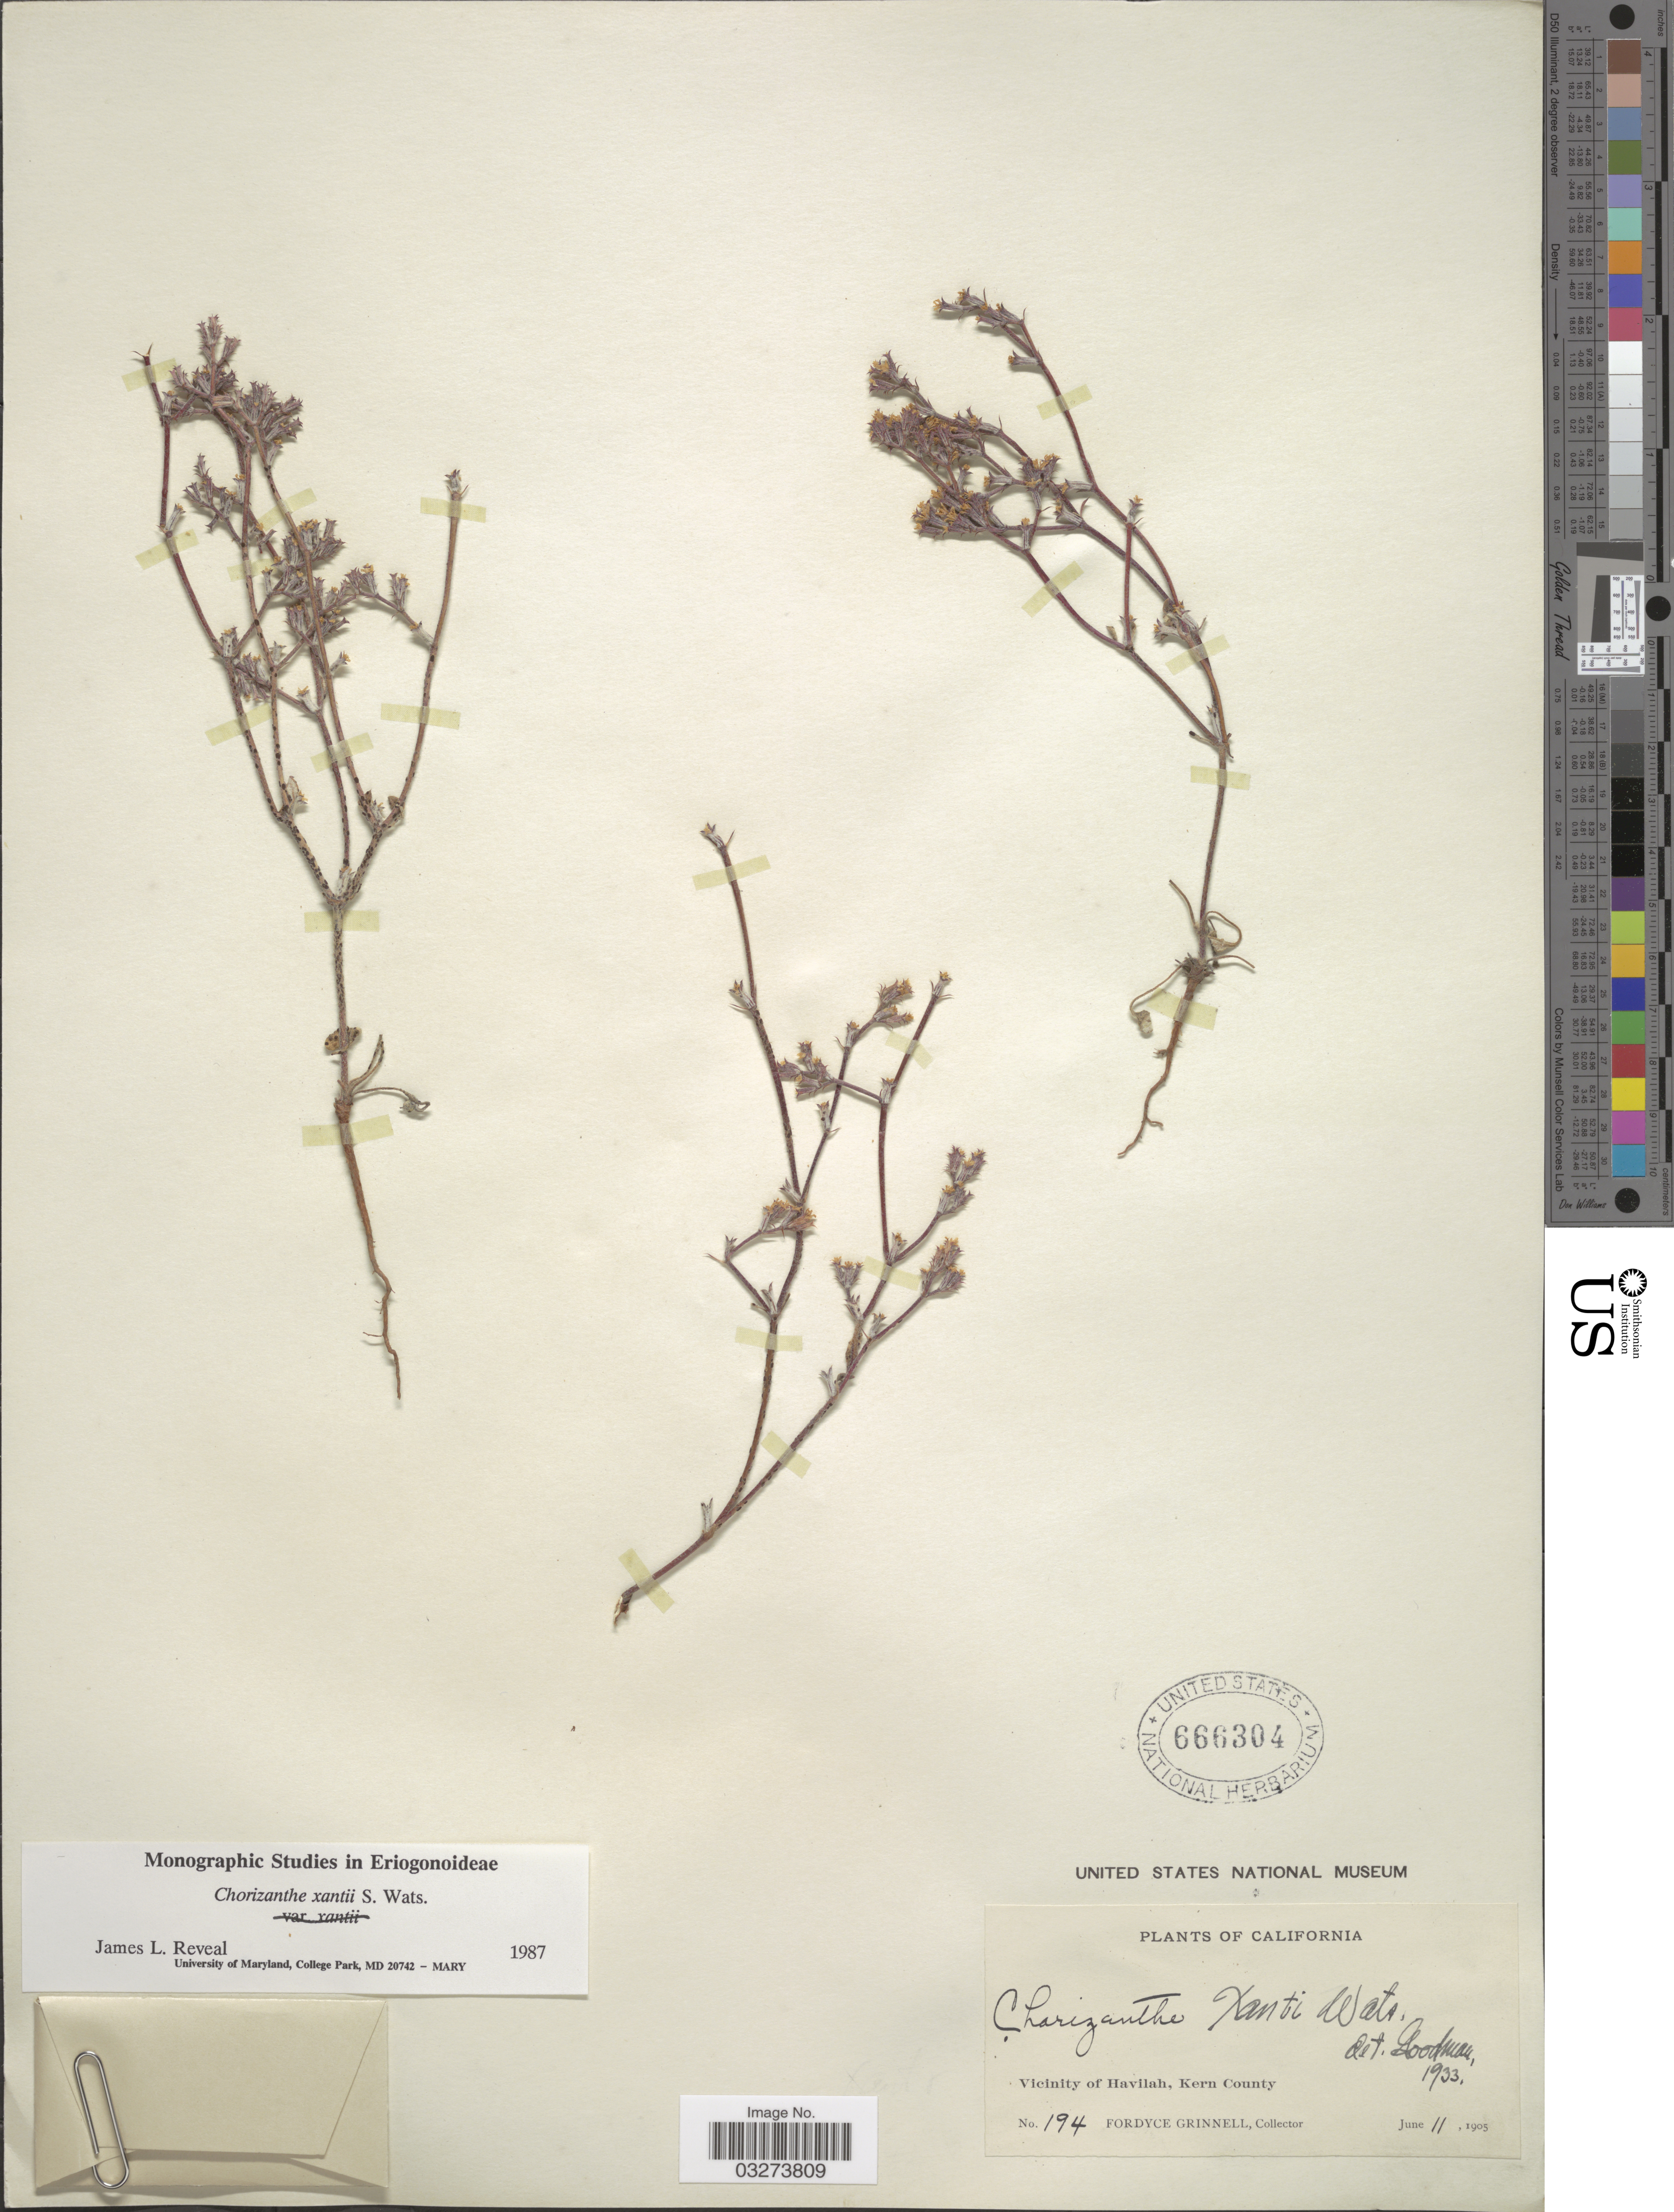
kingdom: Plantae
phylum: Tracheophyta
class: Magnoliopsida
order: Caryophyllales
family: Polygonaceae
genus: Chorizanthe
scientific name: Chorizanthe xanti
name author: S. Watson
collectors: F. Grinnell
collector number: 194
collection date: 1905-06-11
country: United States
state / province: California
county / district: Kern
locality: Vicinity of Havilah, Kern County.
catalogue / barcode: US 666304